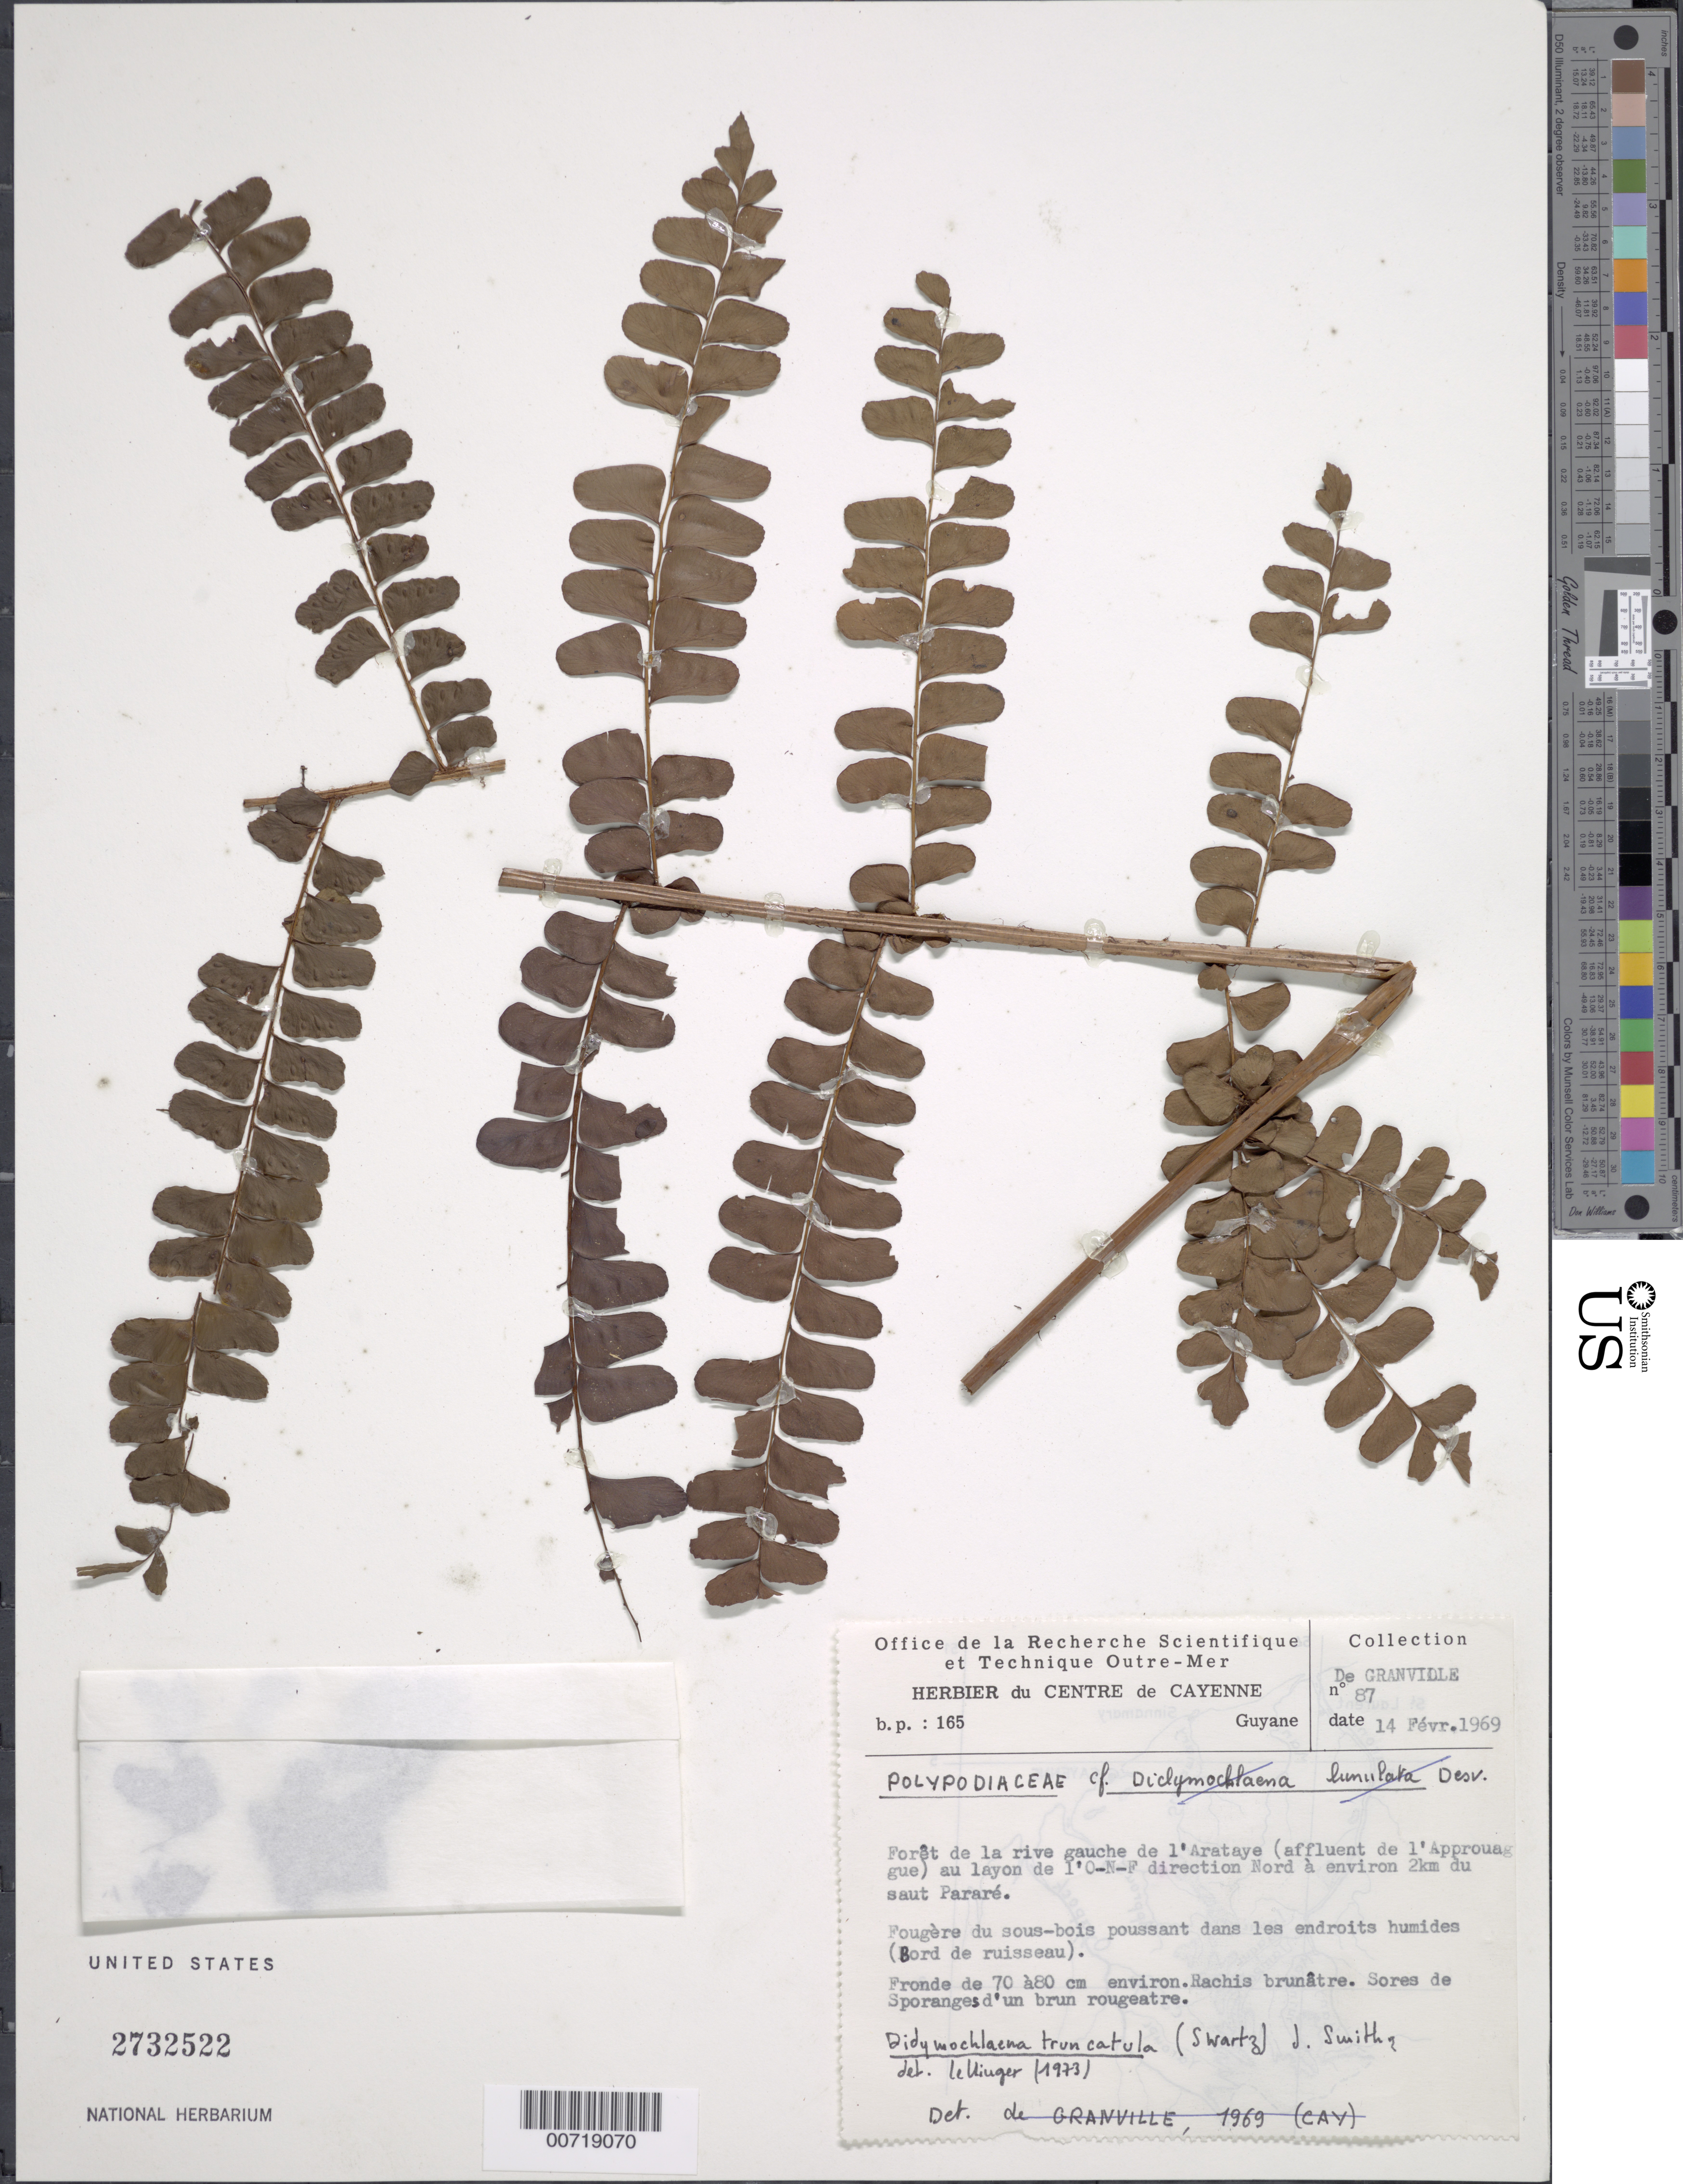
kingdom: Plantae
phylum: Tracheophyta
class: Polypodiopsida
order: Polypodiales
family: Didymochlaenaceae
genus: Didymochlaena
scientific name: Didymochlaena truncatula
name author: (Sw.) J. Sm.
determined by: Lellinger, David B., (BOT), Smithsonian Institution - National Museum of Natural History (UNITED STATES)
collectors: J.-J. de Granville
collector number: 87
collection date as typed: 14-Feb-69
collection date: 1969-02-14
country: French Guiana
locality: Arataye R. (affluent de l'Approuague), 2 km du Saut Pararé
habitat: Forest, edge of brook, wet area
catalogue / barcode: US 2732522